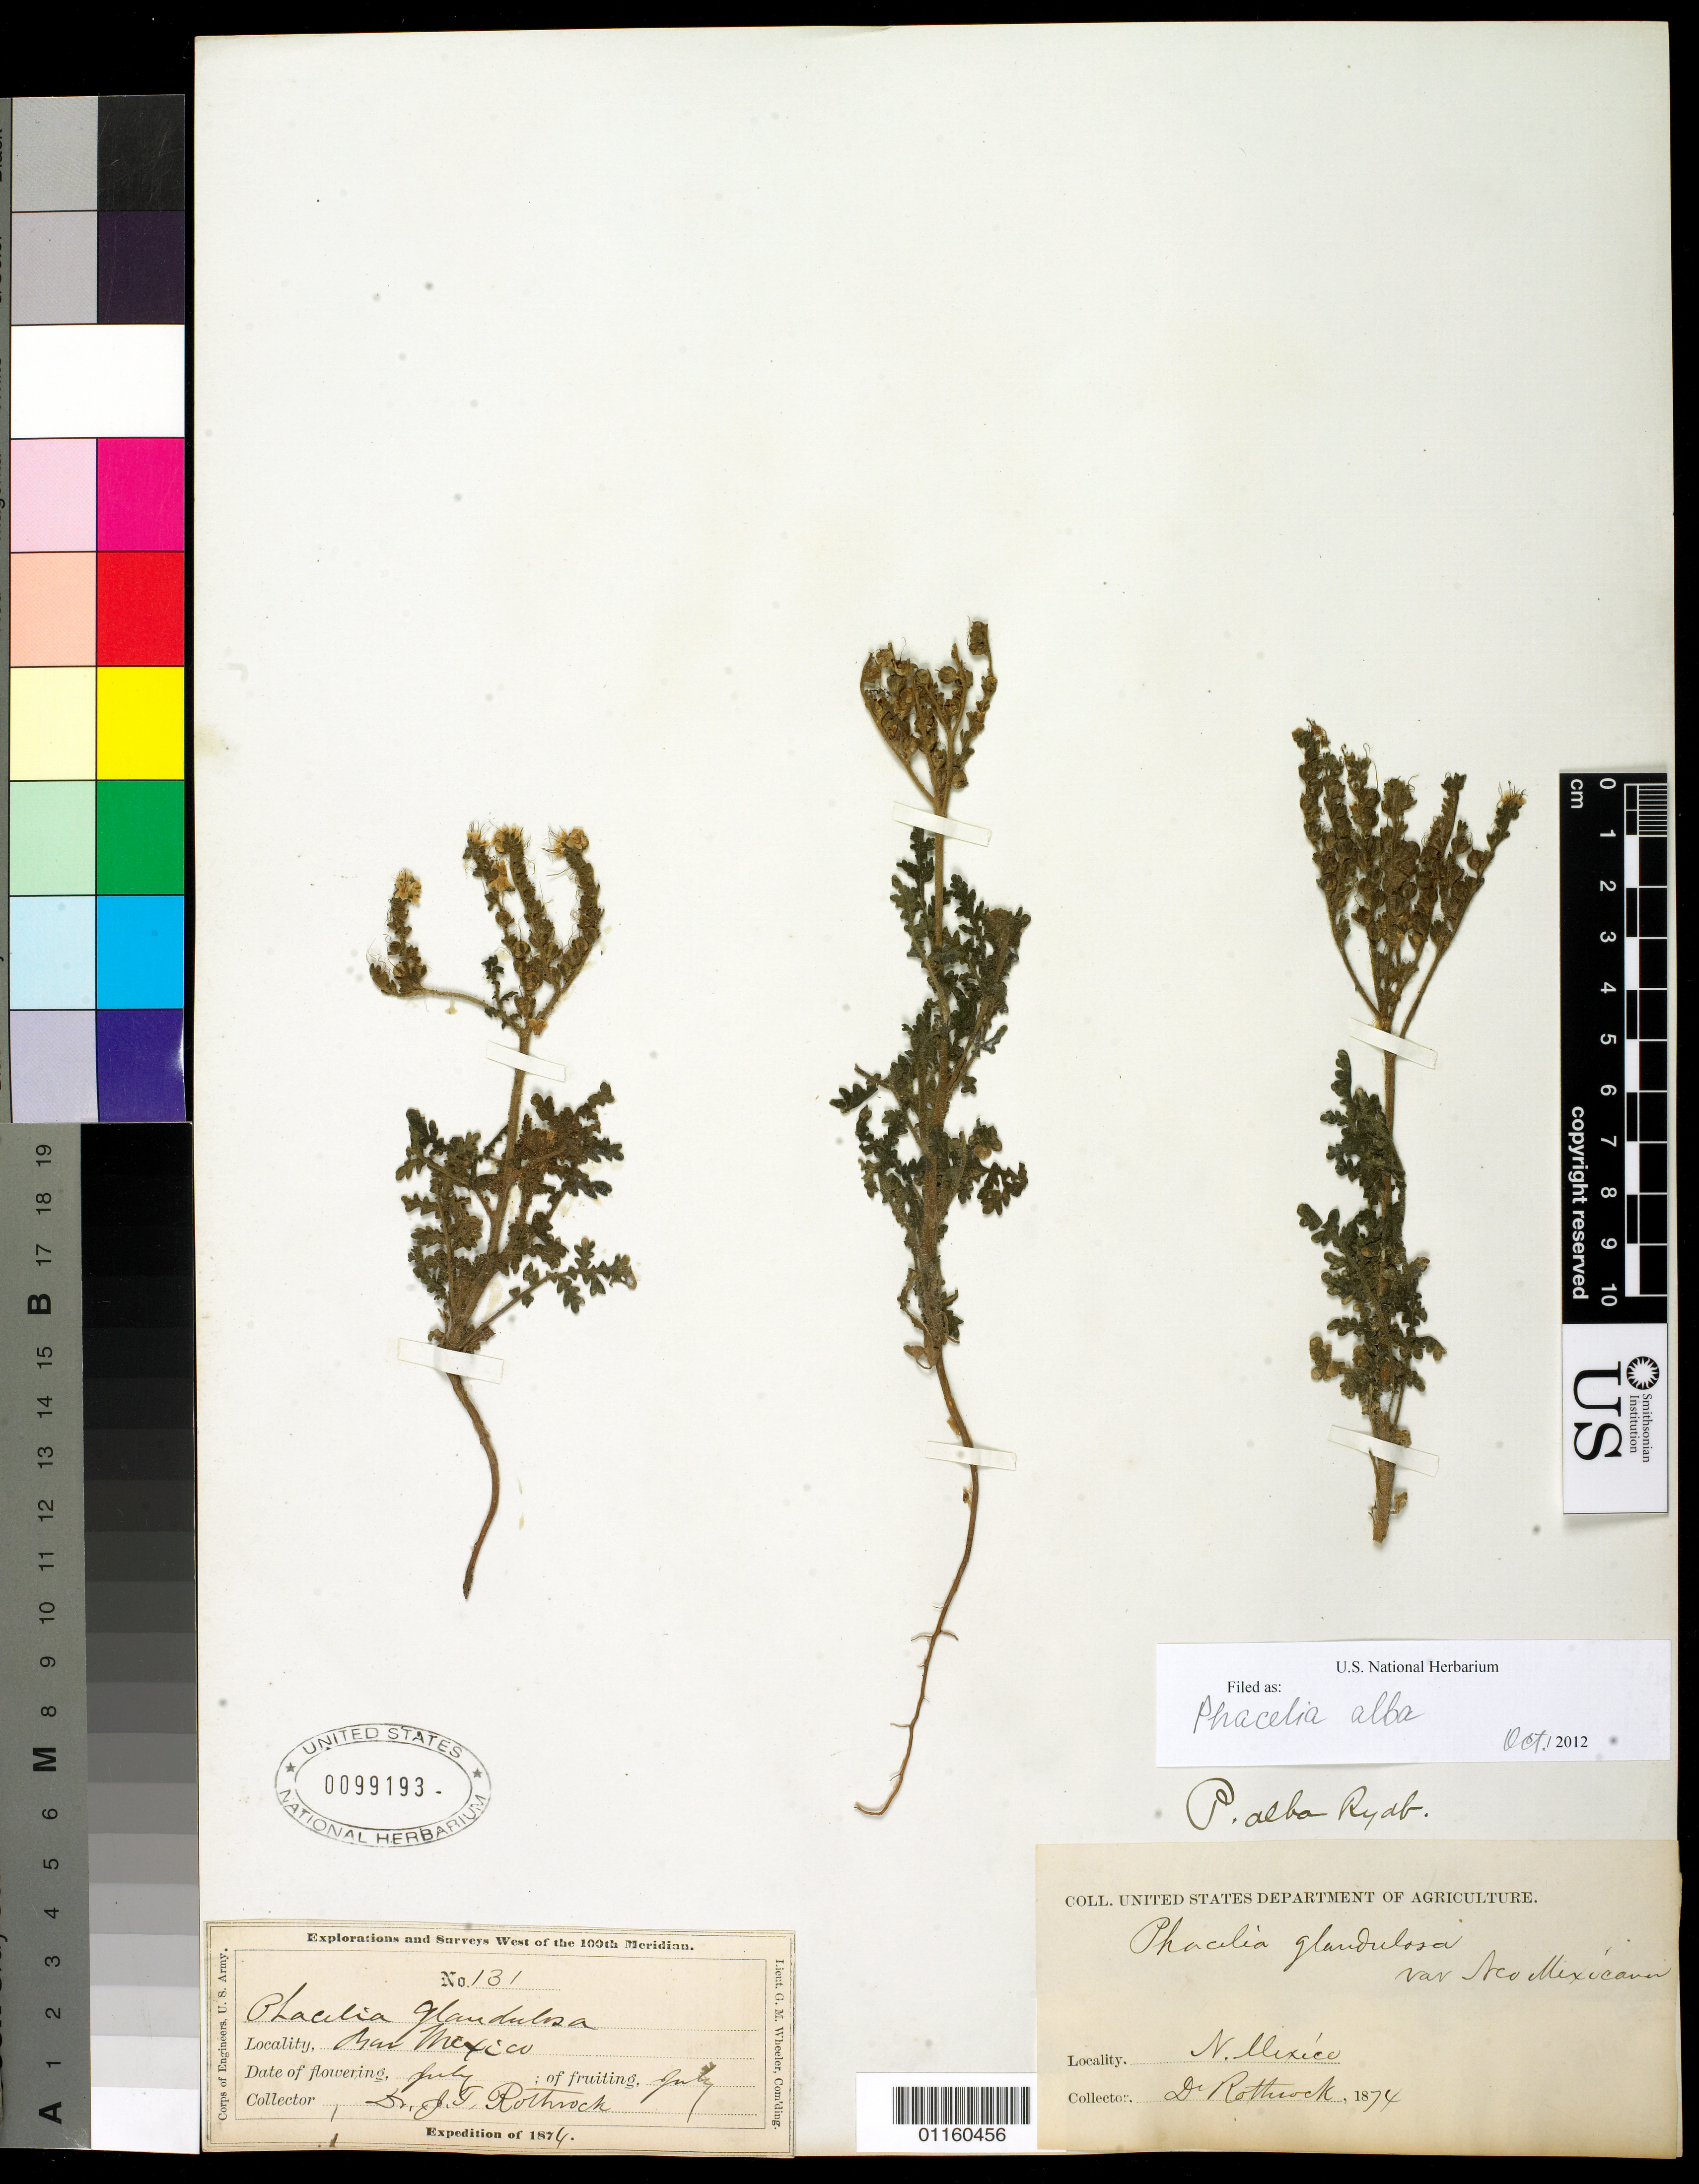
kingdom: Plantae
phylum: Tracheophyta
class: Magnoliopsida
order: Boraginales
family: Hydrophyllaceae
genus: Phacelia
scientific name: Phacelia alba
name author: Rydb.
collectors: J. T. Rothrock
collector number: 131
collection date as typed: Jul 1874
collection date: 1874-07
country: United States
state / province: New Mexico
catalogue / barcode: US 99193